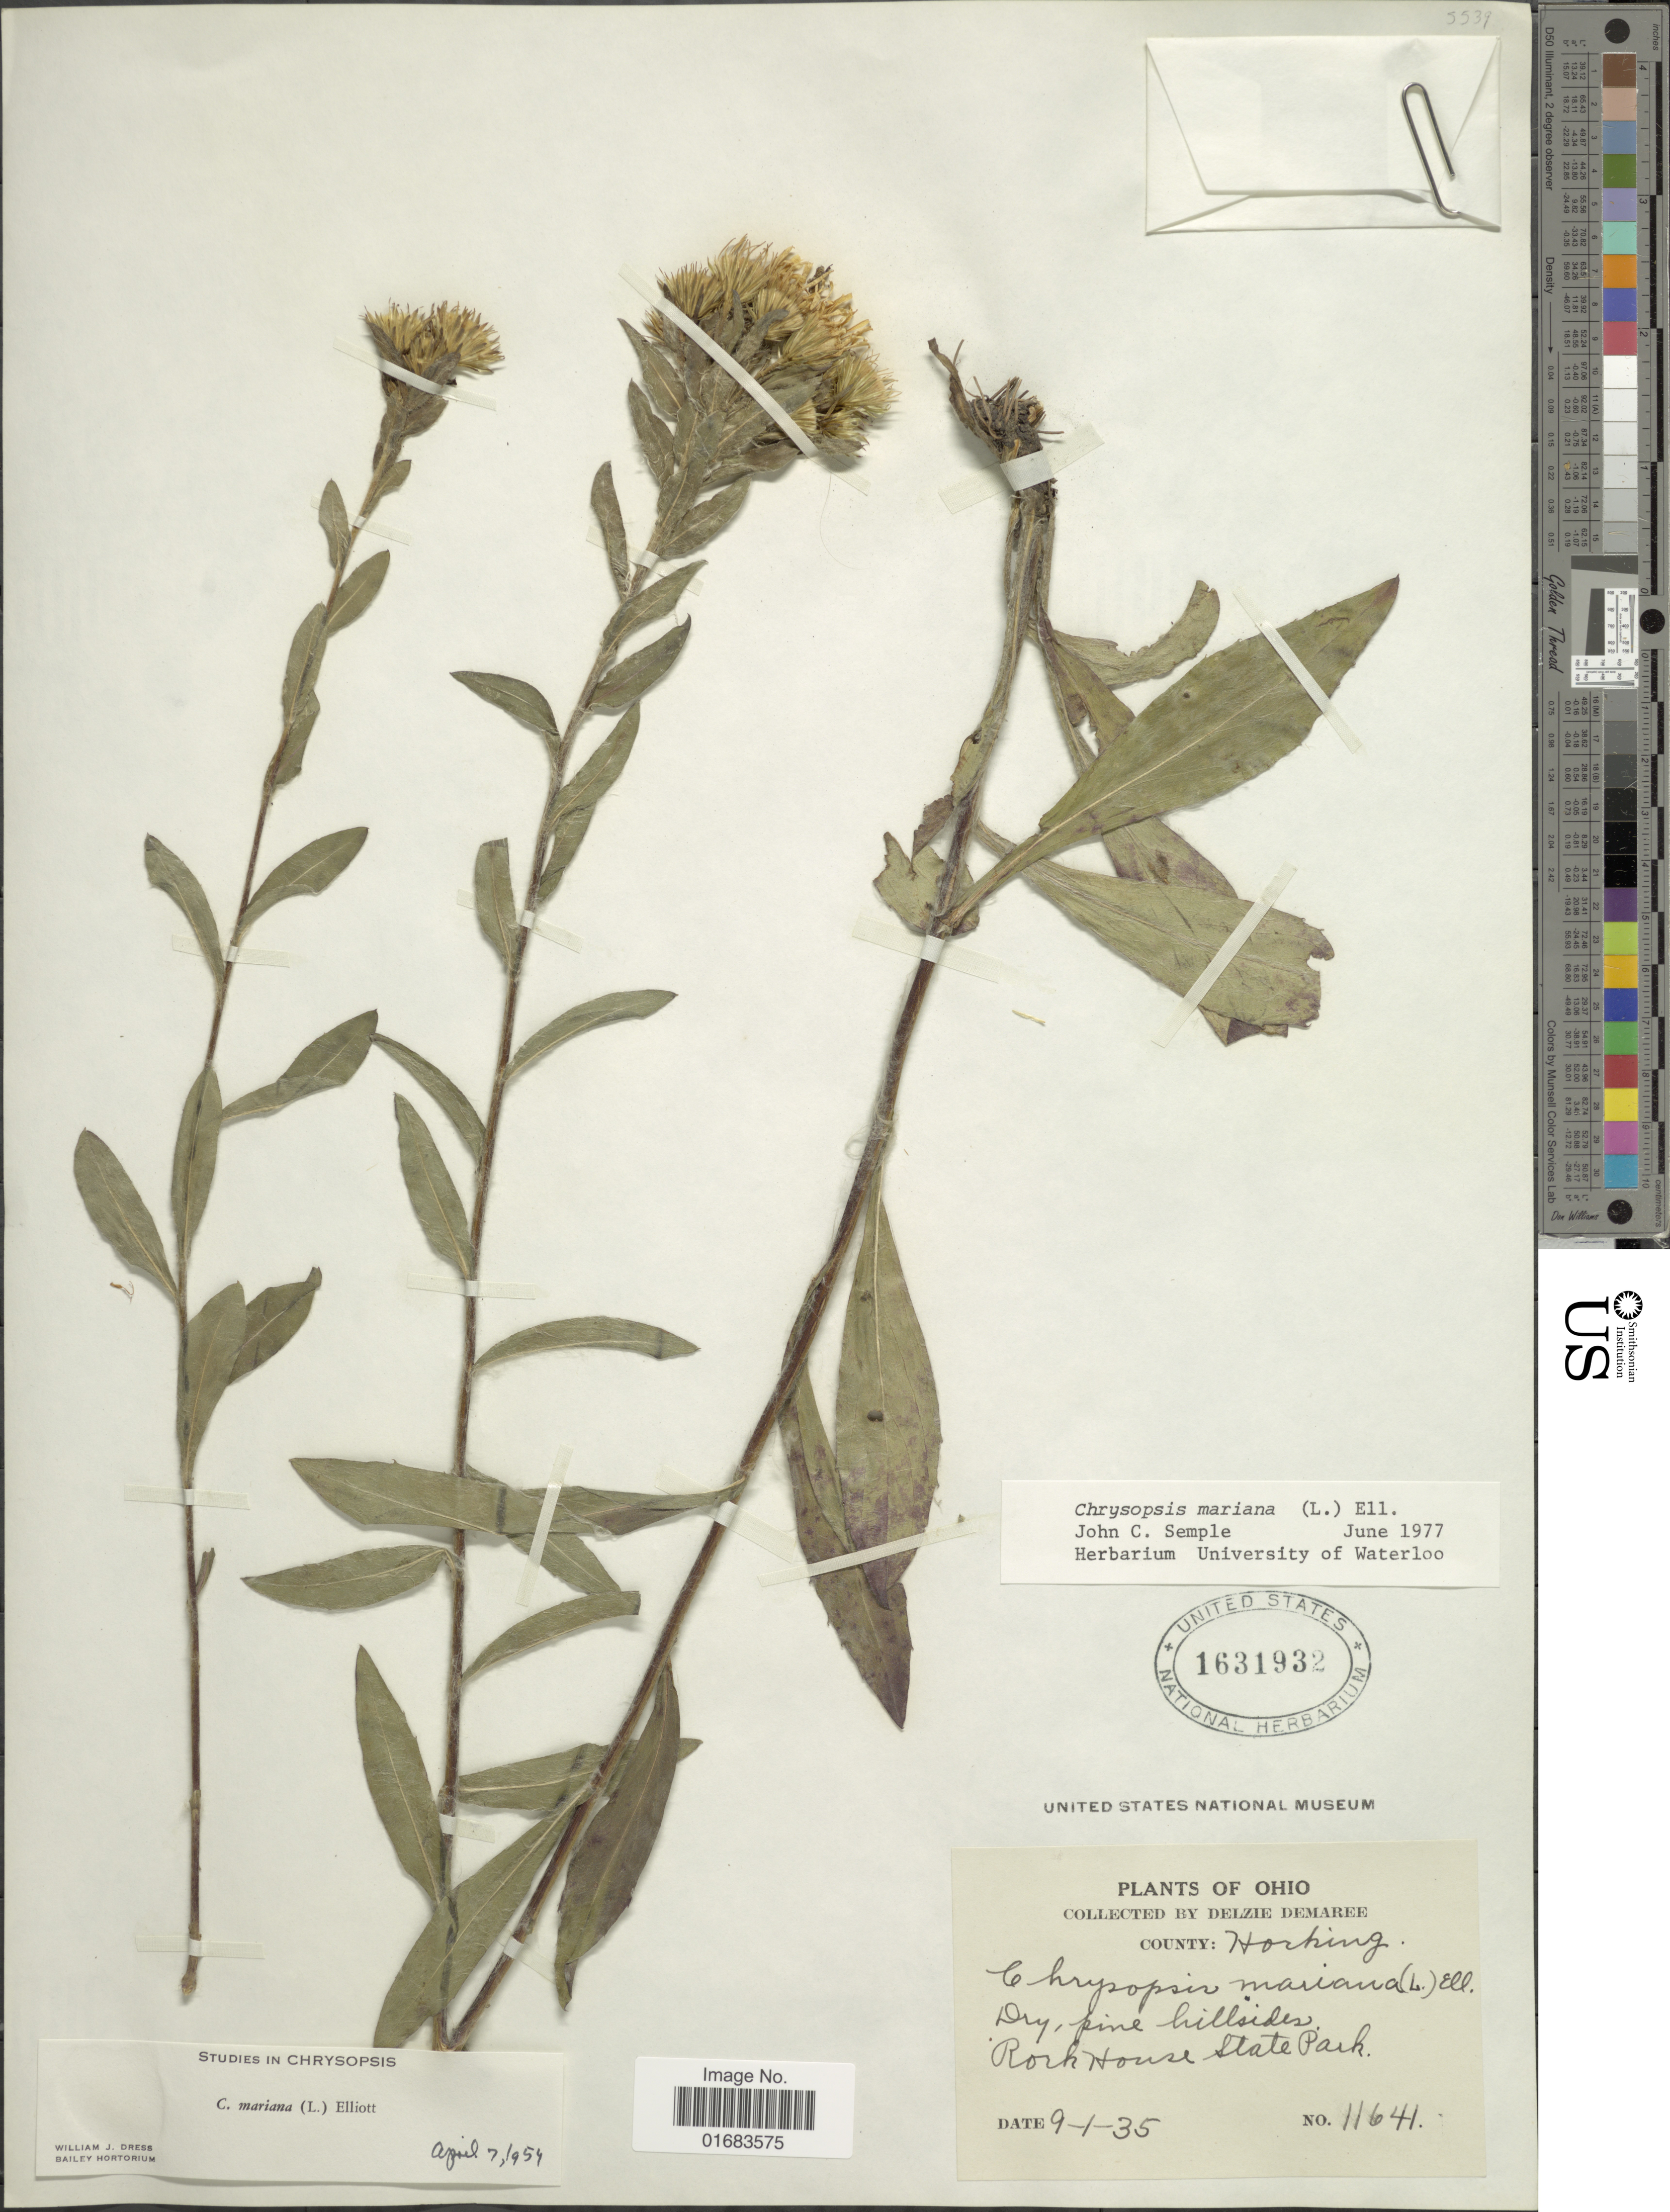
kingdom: Plantae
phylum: Tracheophyta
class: Magnoliopsida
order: Asterales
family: Asteraceae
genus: Chrysopsis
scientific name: Chrysopsis mariana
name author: (L.) Elliott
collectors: D. Demaree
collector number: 11641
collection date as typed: Transcribed d/m/y: 9/1/35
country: United States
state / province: Ohio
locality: Horking, Rock House State Park.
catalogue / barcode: US 1631932